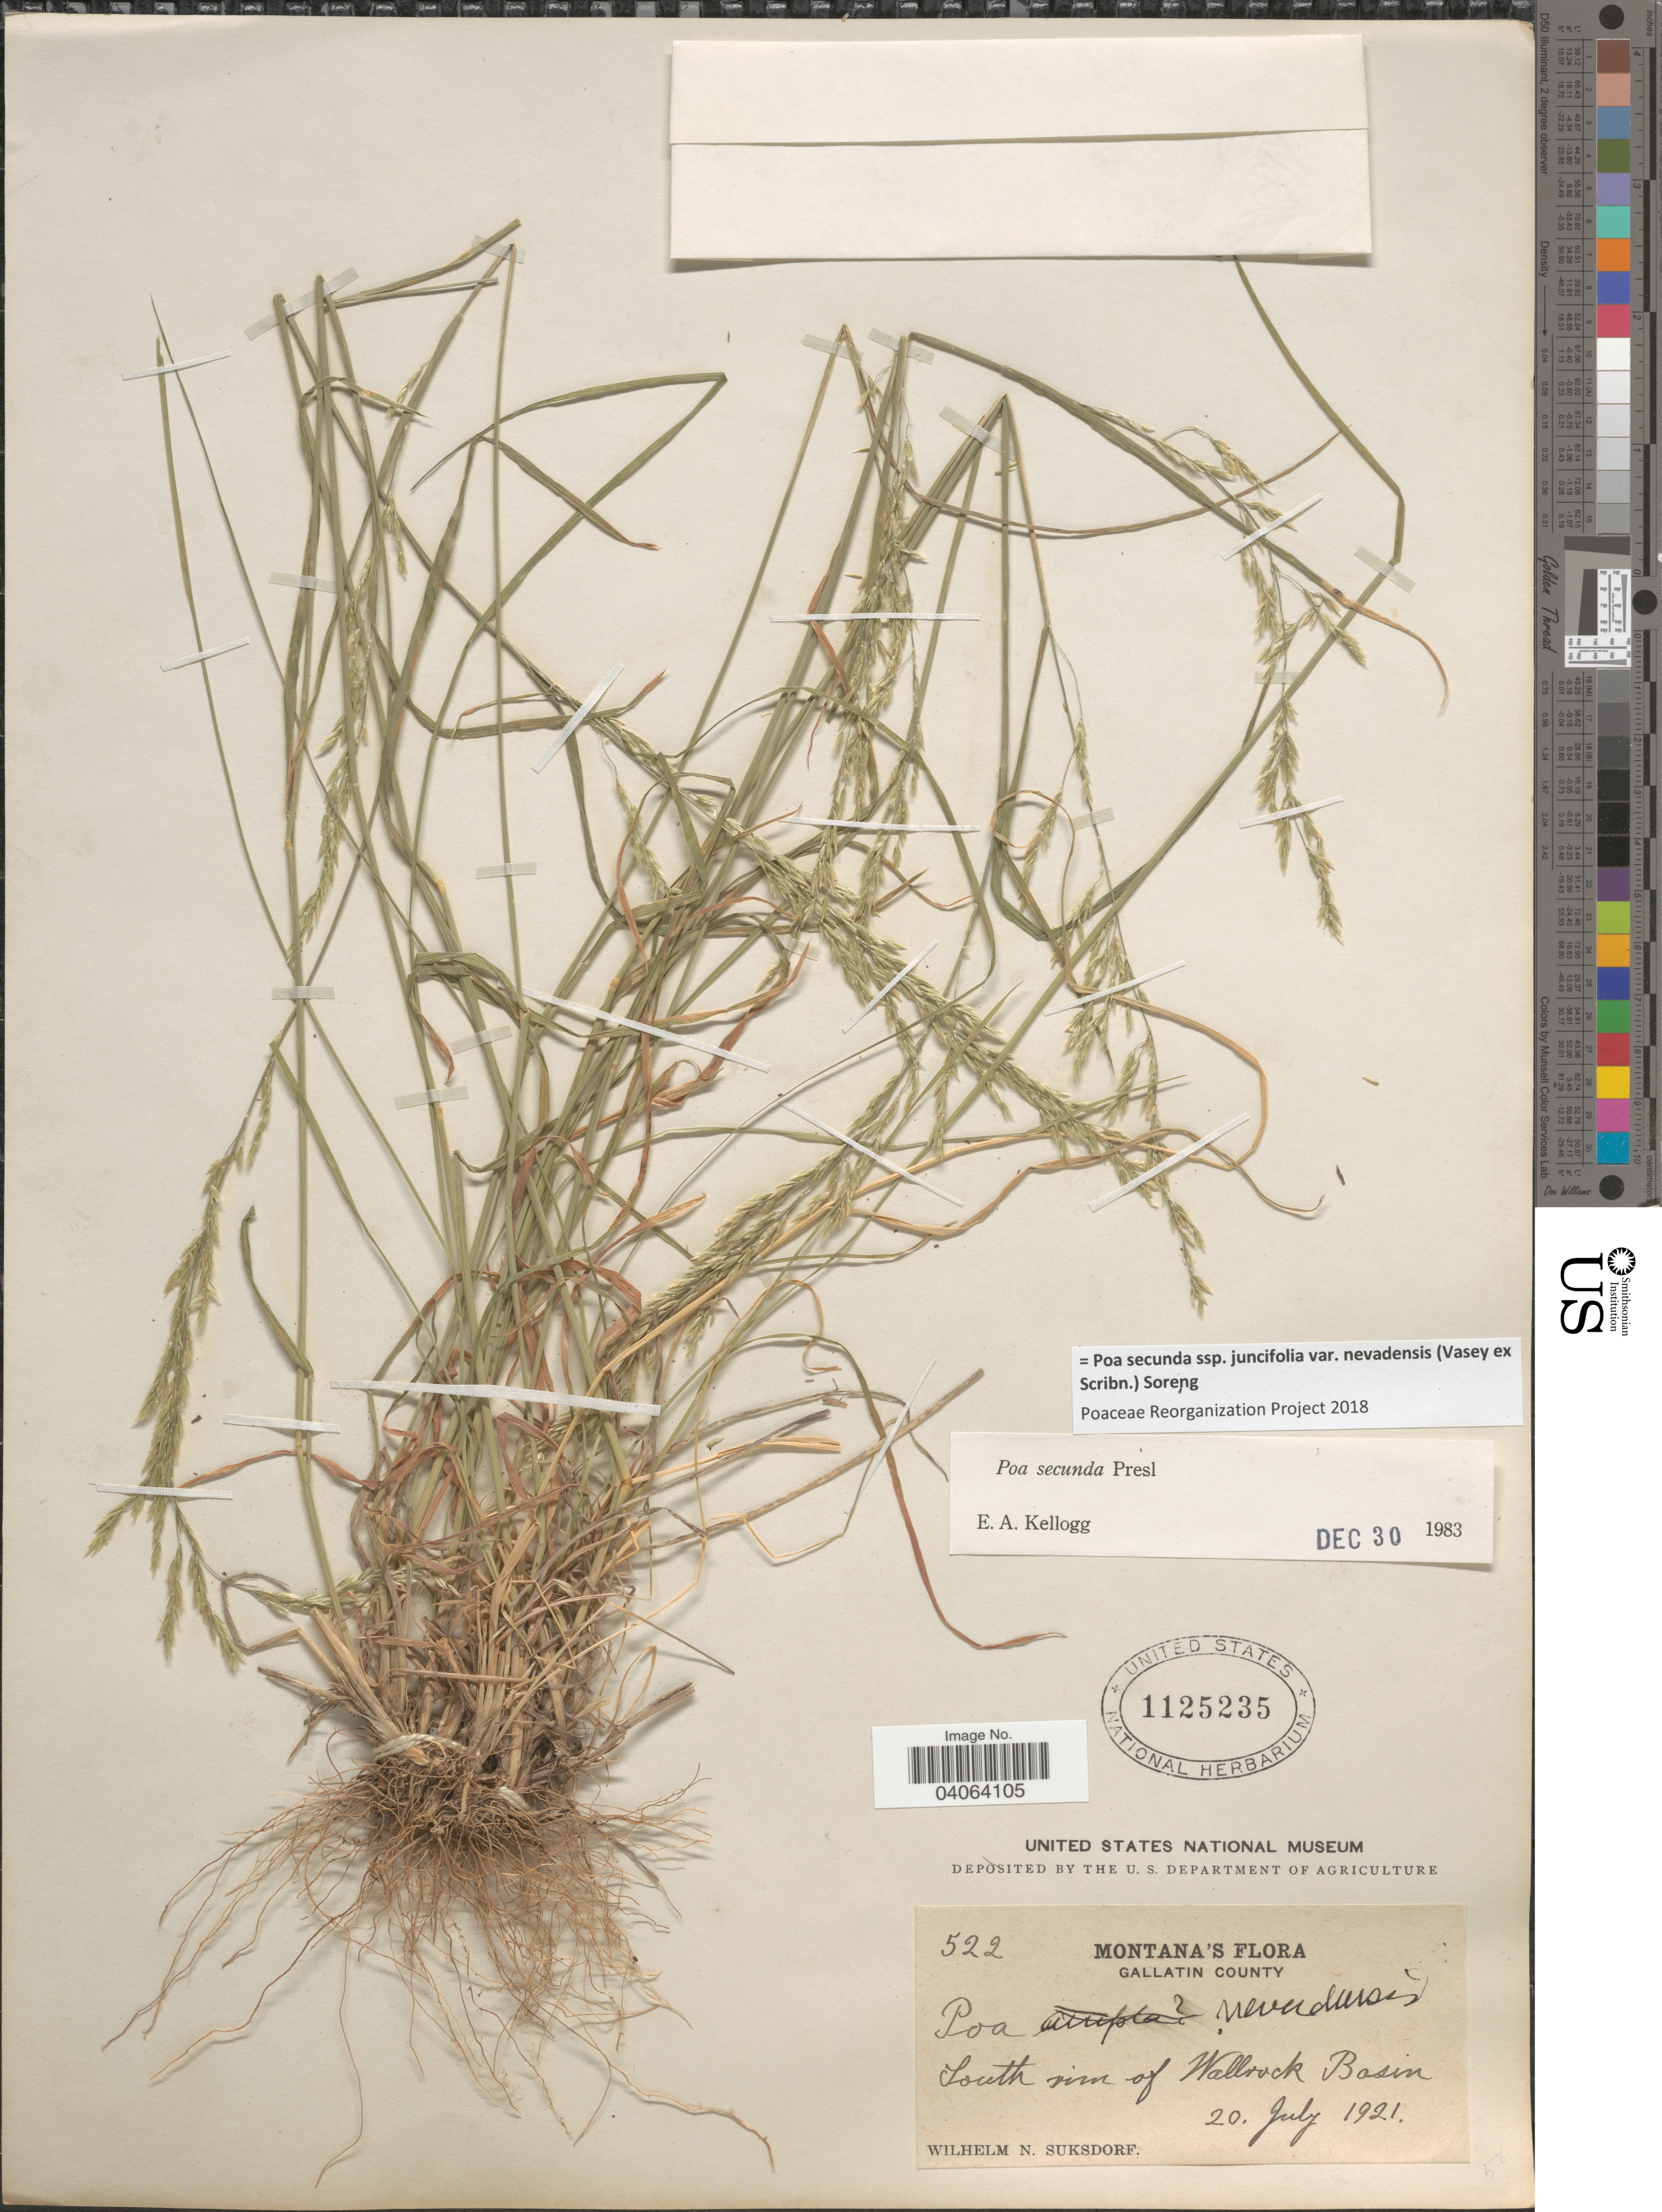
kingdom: Plantae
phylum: Tracheophyta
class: Liliopsida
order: Poales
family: Poaceae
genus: Poa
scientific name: Poa secunda subsp. juncifolia var. nevadensis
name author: (Vasey ex Scribn.) Soreng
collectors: W. N. Suksdorf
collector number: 522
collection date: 1921-07-20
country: United States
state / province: Montana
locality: Gallatin County. South rim of Wallrock Basin.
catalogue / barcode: US 1125235